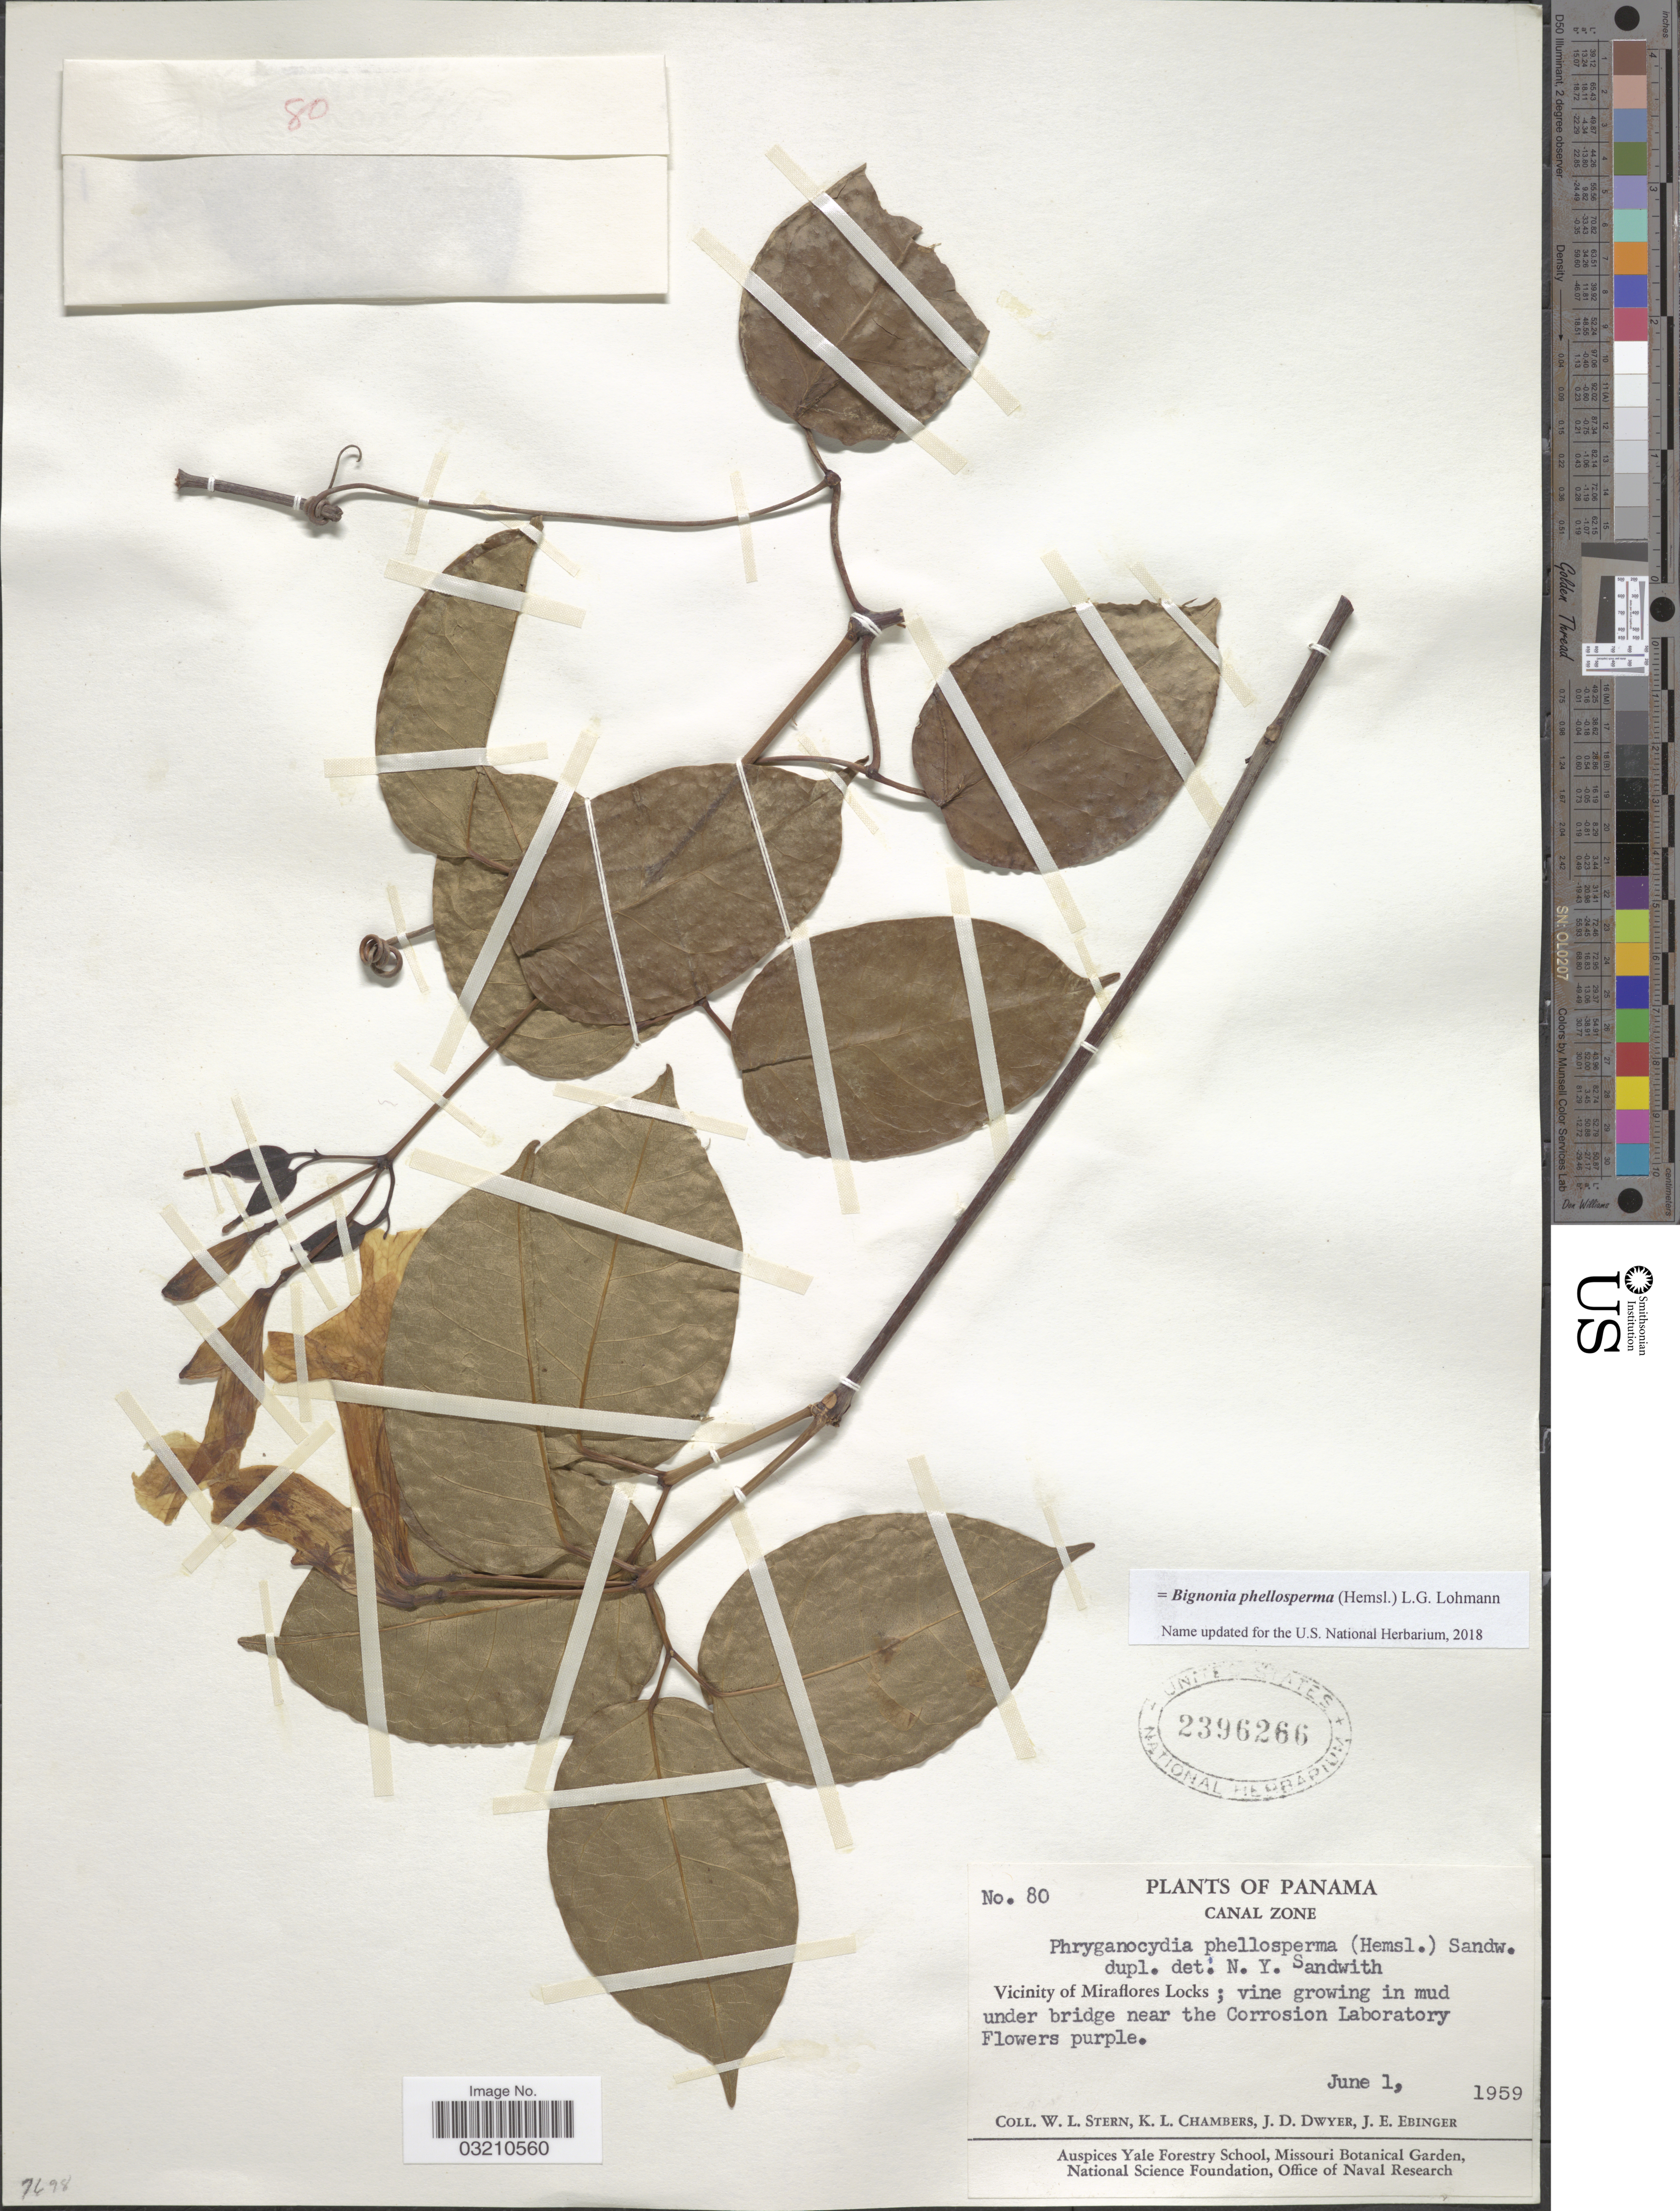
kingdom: Plantae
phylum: Tracheophyta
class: Magnoliopsida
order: Lamiales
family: Bignoniaceae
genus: Bignonia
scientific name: Bignonia phellosperma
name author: (Hemsl.) L.G. Lohmann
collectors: W. L. Stern, K. Chambers, J. D. Dwyer & J. Ebinger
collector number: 80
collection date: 1959-06-01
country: Panama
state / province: Panamá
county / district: Canal Zone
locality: Canal Zone. Vicinity of Miraflores Locks; vine growing in mud under bridge near the Corrosion Laboratory.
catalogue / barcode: US 2396266